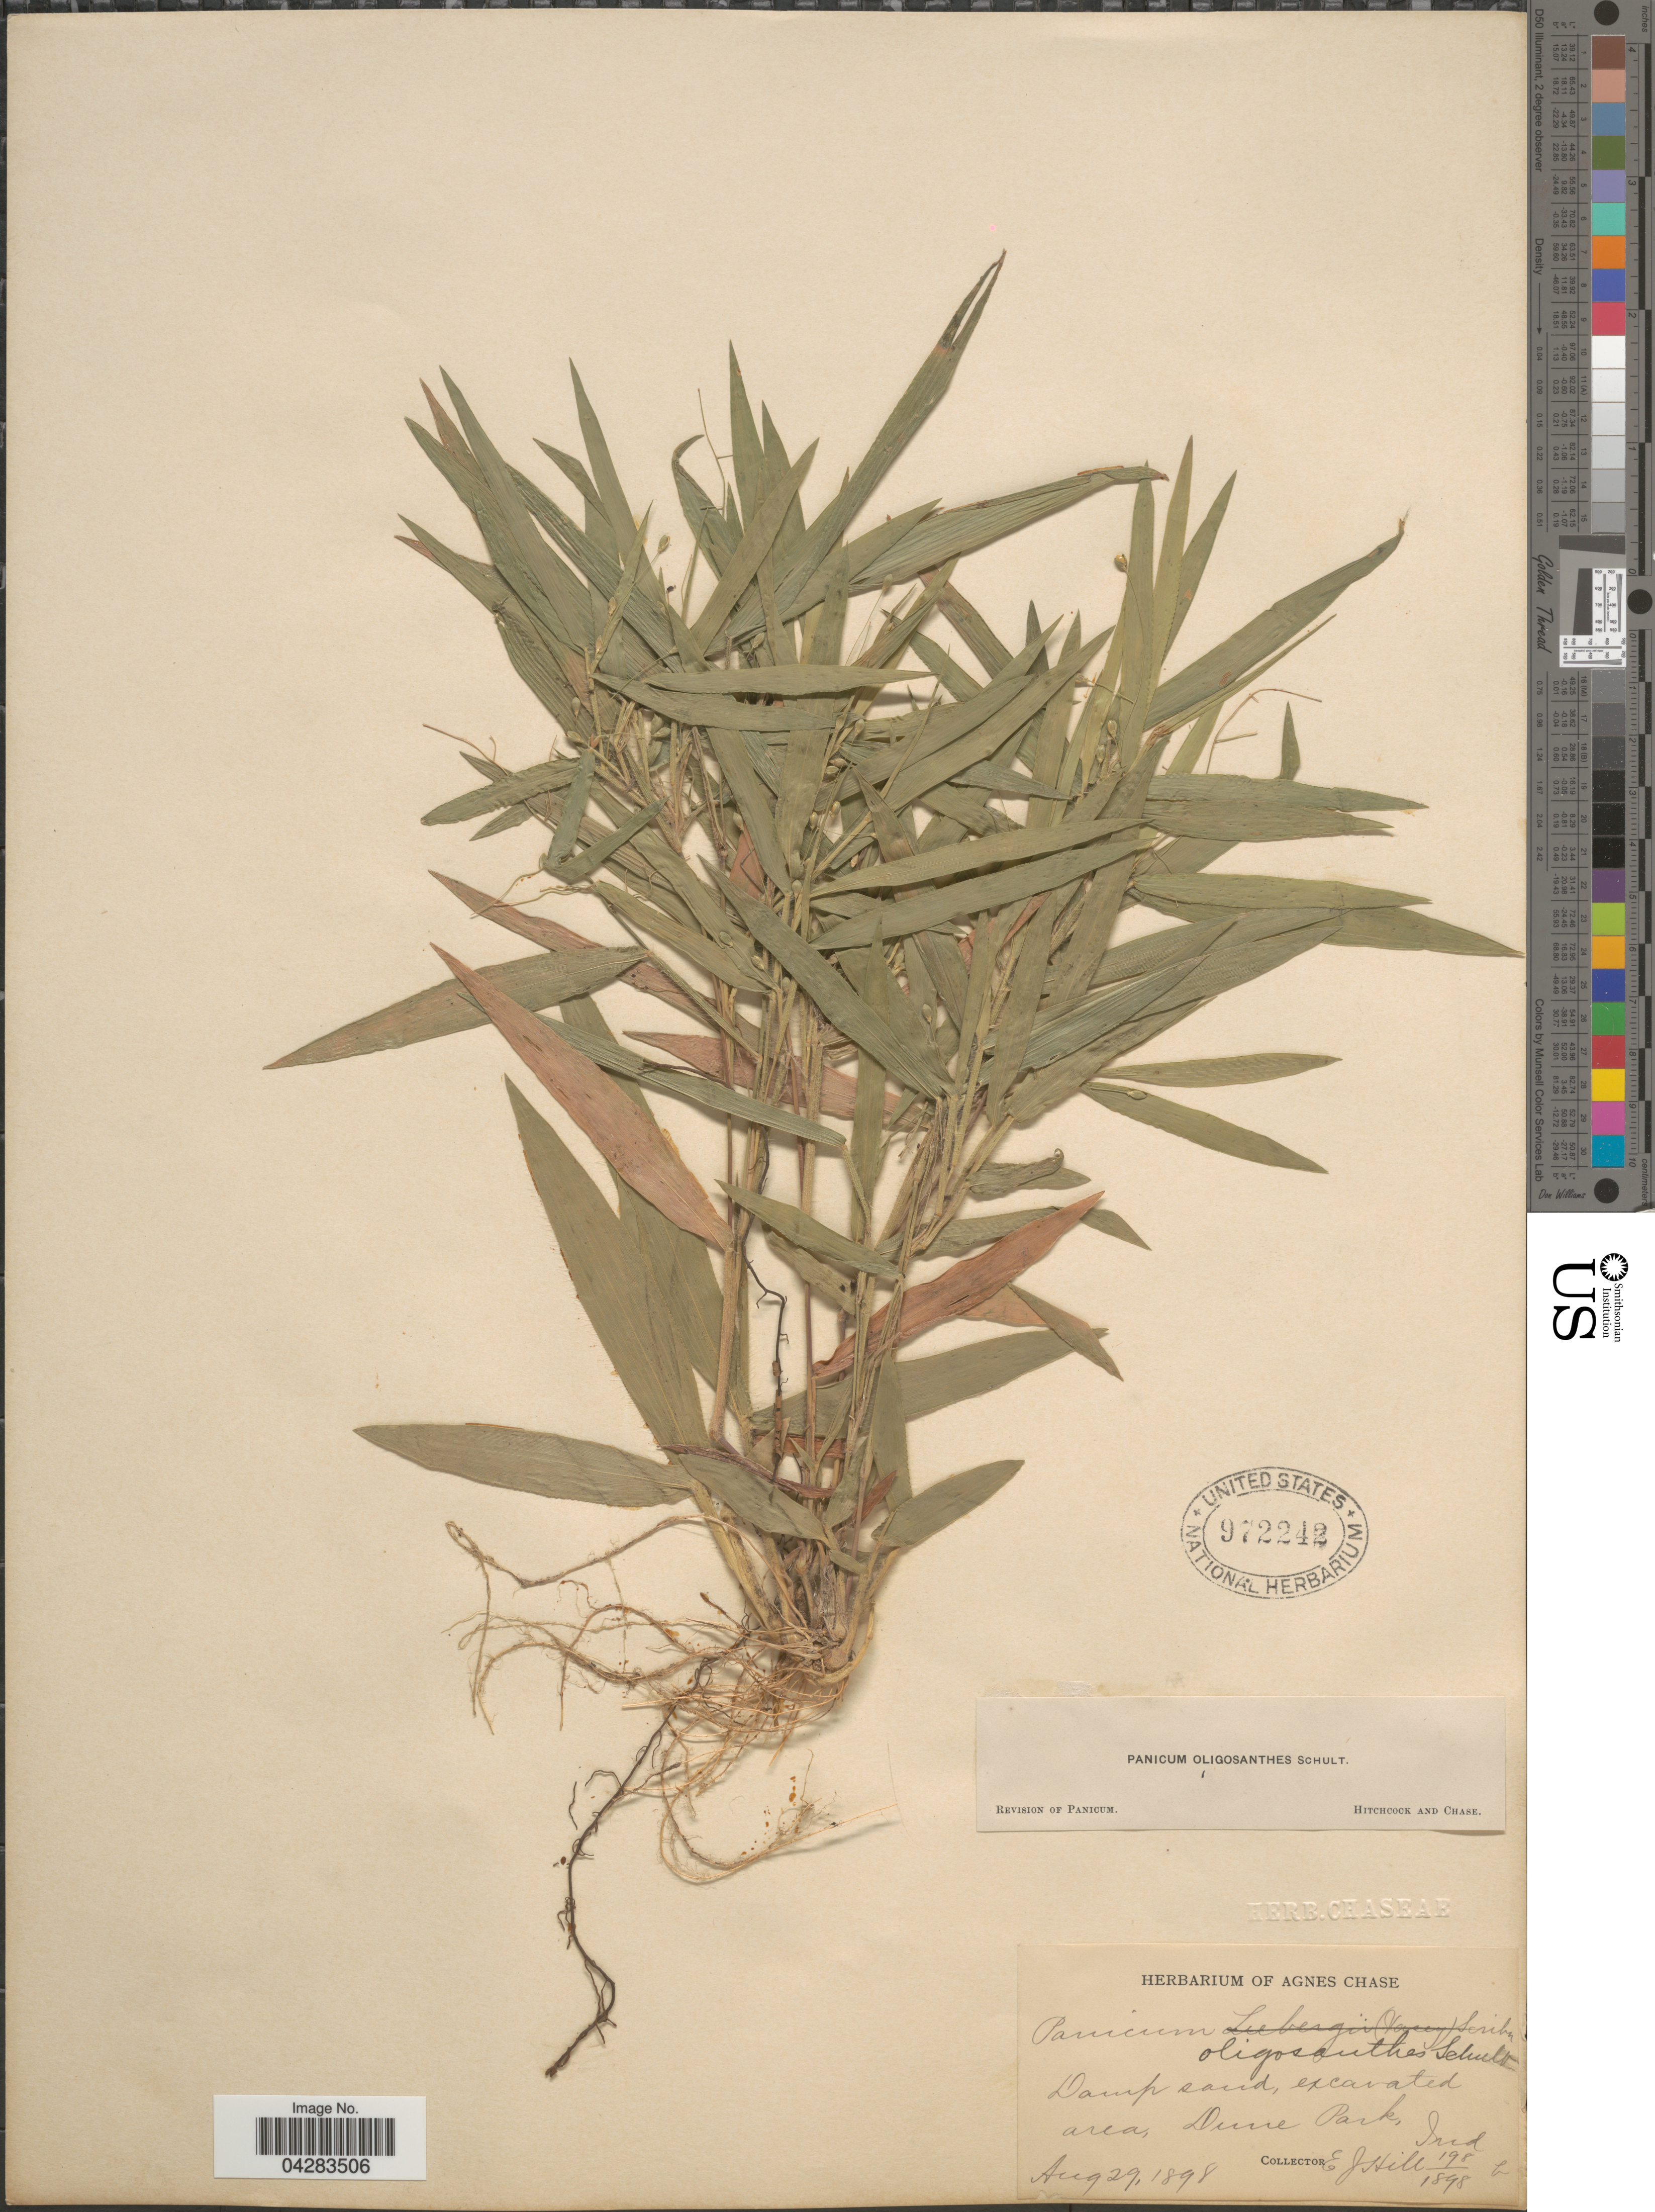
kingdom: Plantae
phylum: Tracheophyta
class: Liliopsida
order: Poales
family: Poaceae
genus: Dichanthelium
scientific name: Dichanthelium oligosanthes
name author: (Schult.) Gould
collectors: E. J. Hill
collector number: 198/1898b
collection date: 1898-08-29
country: United States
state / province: Indiana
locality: Excavated area, Dune Park.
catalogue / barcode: US 972242